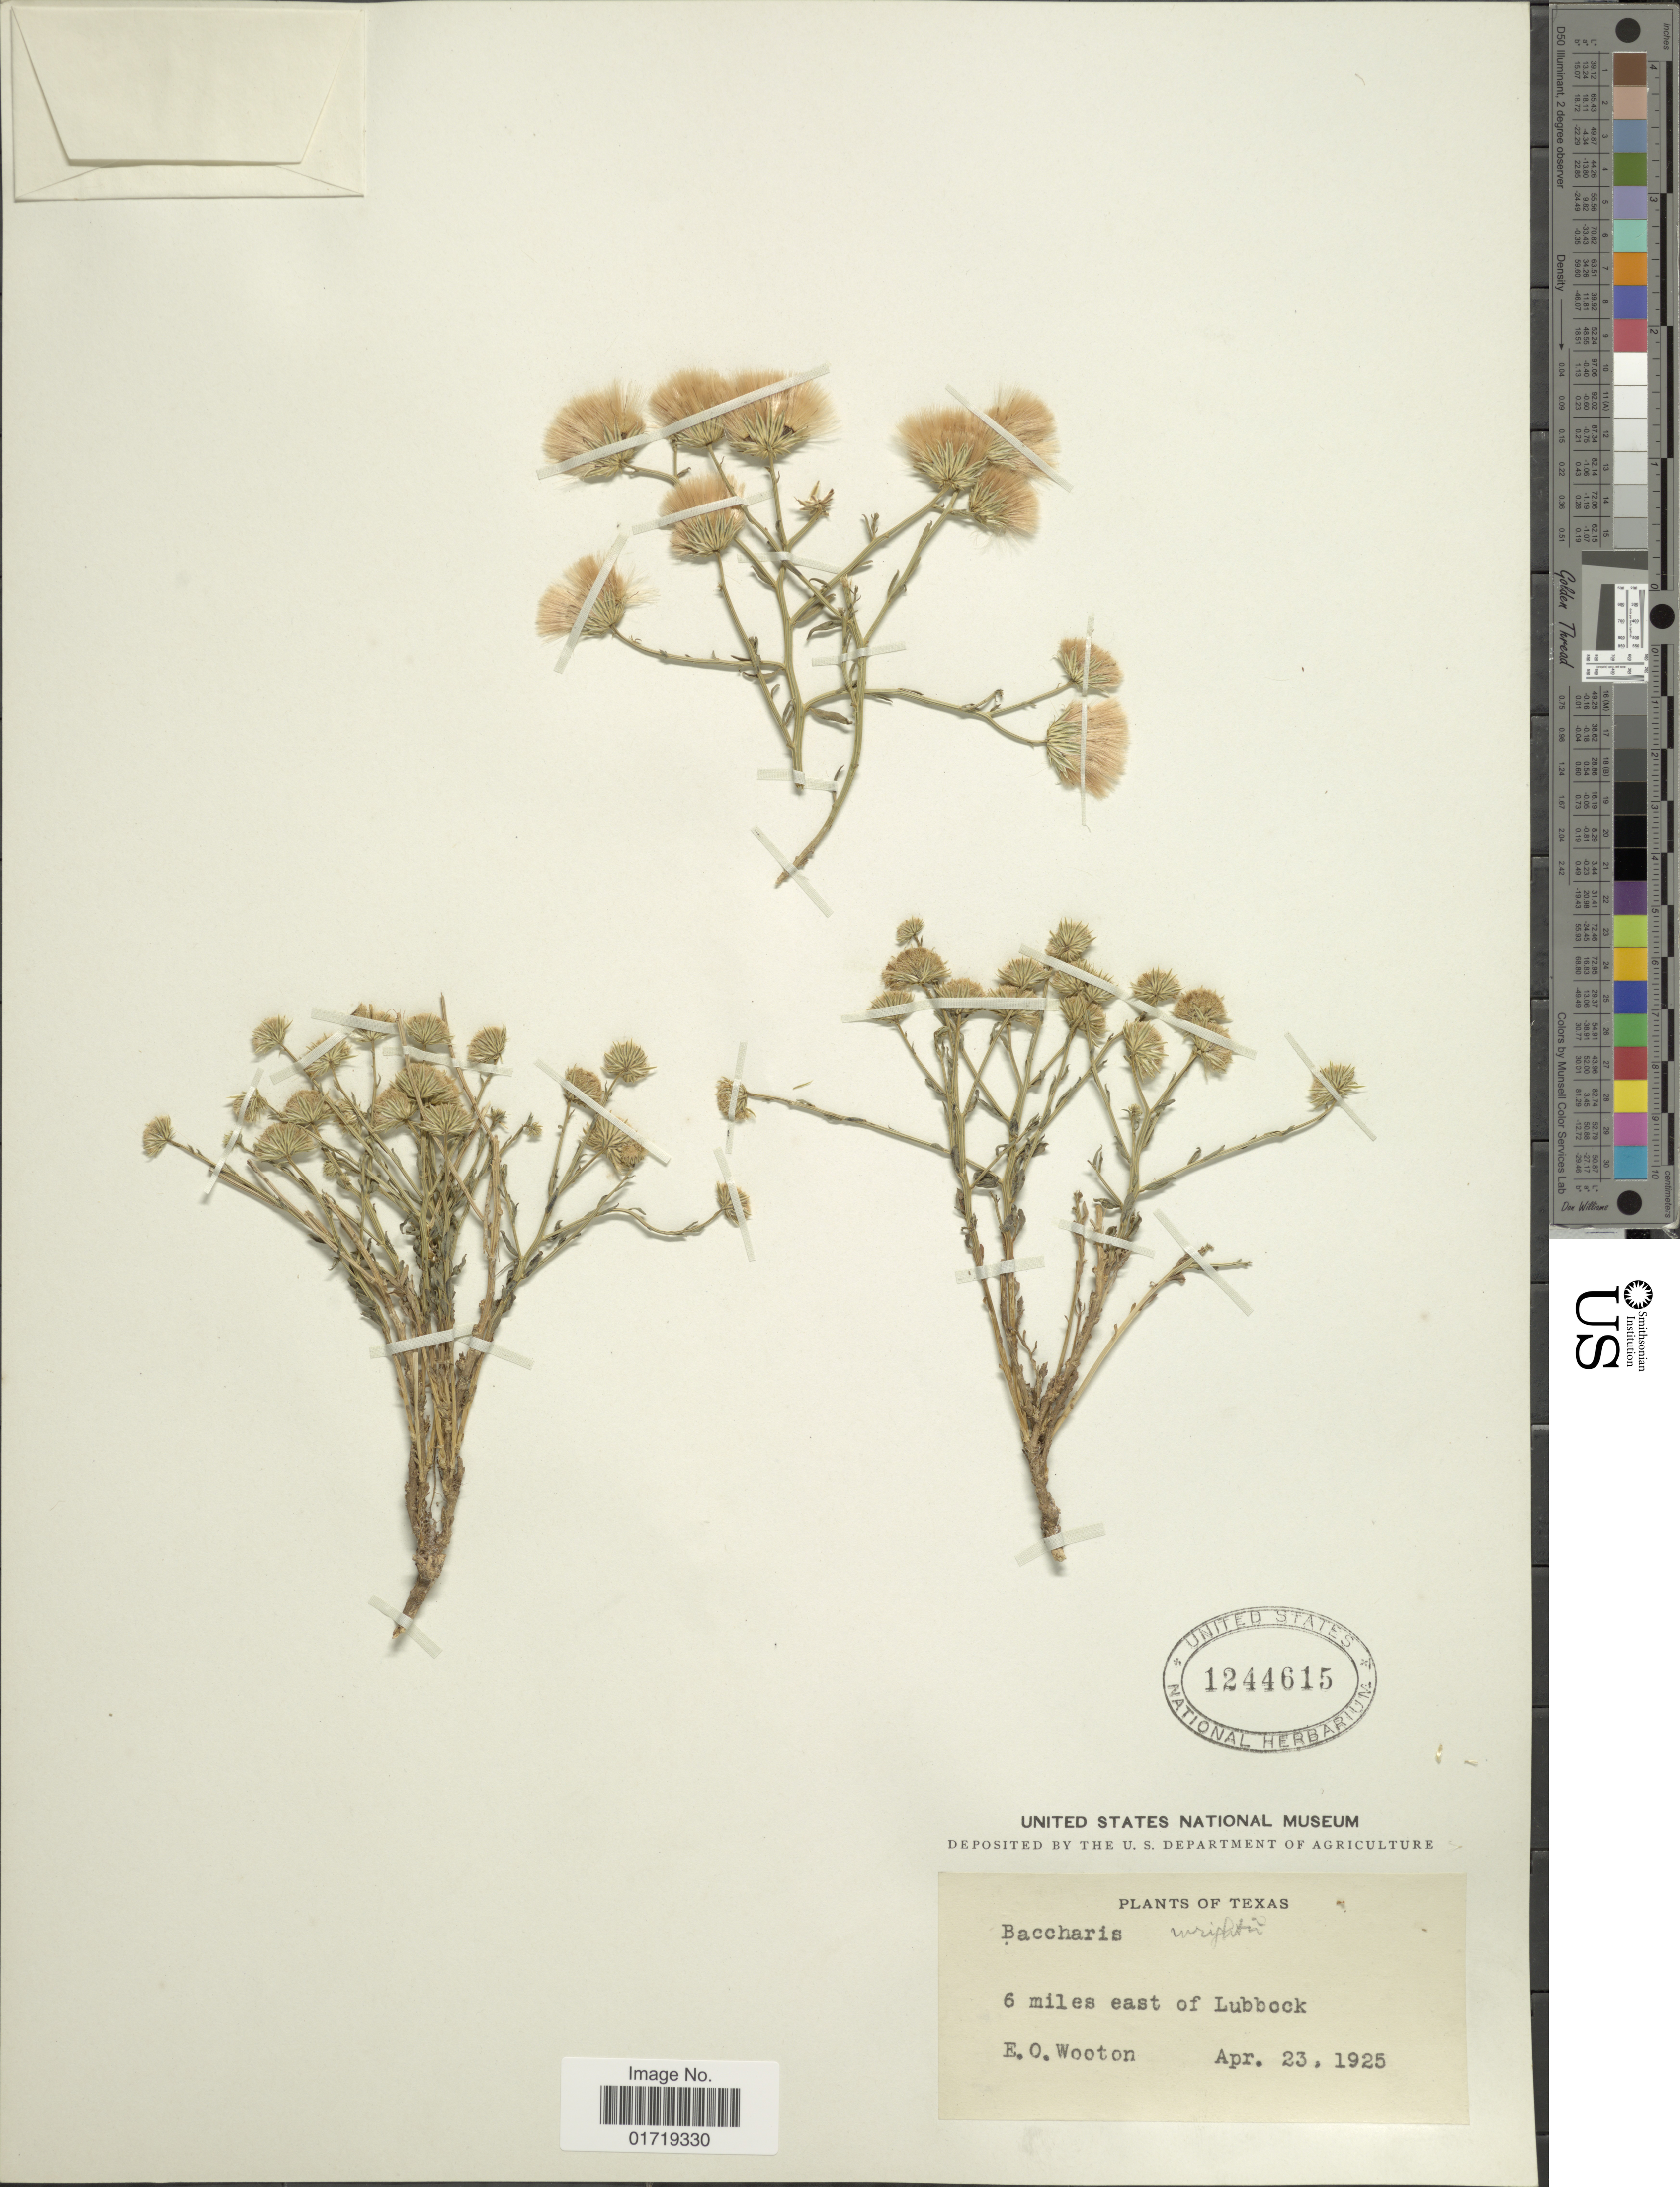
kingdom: Plantae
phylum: Tracheophyta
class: Magnoliopsida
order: Asterales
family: Asteraceae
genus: Baccharis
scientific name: Baccharis wrightii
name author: A. Gray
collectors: E. O. Wooton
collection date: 1925-04-23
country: United States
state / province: Texas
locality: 6 miles east of Lubbock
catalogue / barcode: US 1244615